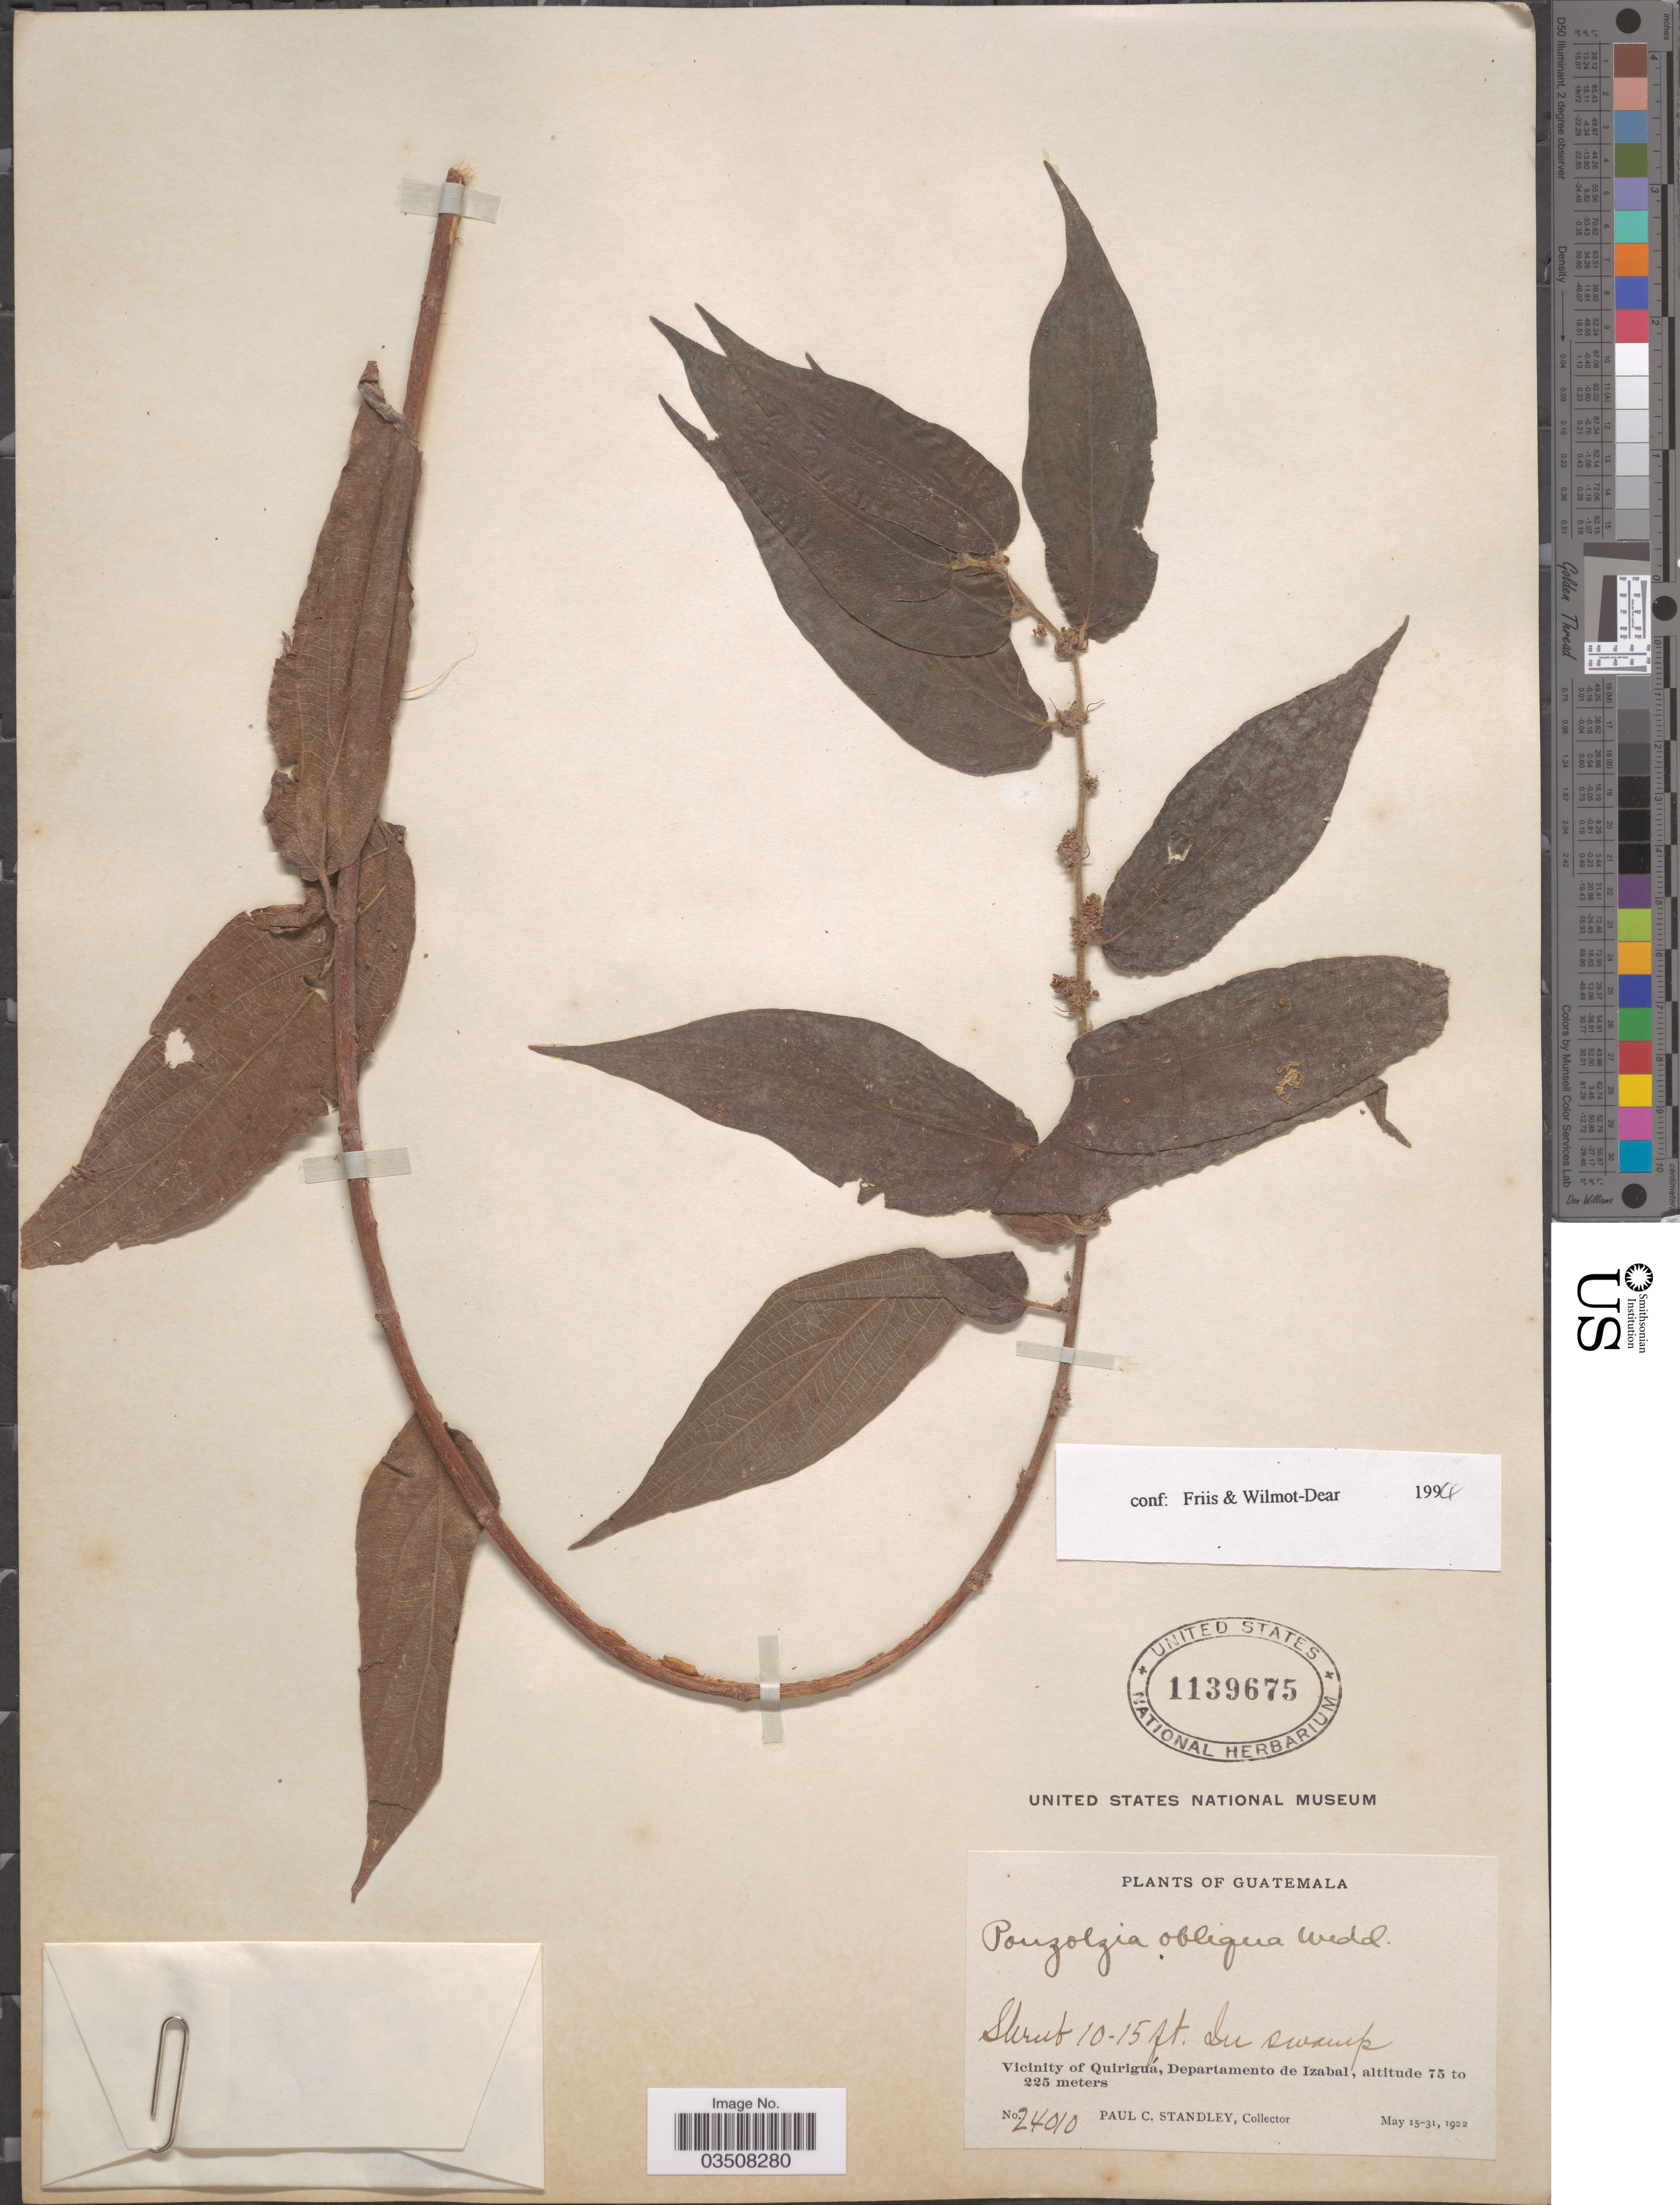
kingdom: Plantae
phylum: Tracheophyta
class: Magnoliopsida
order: Rosales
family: Urticaceae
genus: Pouzolzia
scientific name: Pouzolzia obliqua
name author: (Poepp.) Gaudich.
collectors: P. C. Standley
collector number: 24010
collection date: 1922-05-15/1922-05-31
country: Guatemala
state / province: Izabal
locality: Vicinity of Quiriguá, Departamento de Izabal.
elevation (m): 75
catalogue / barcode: US 1139675